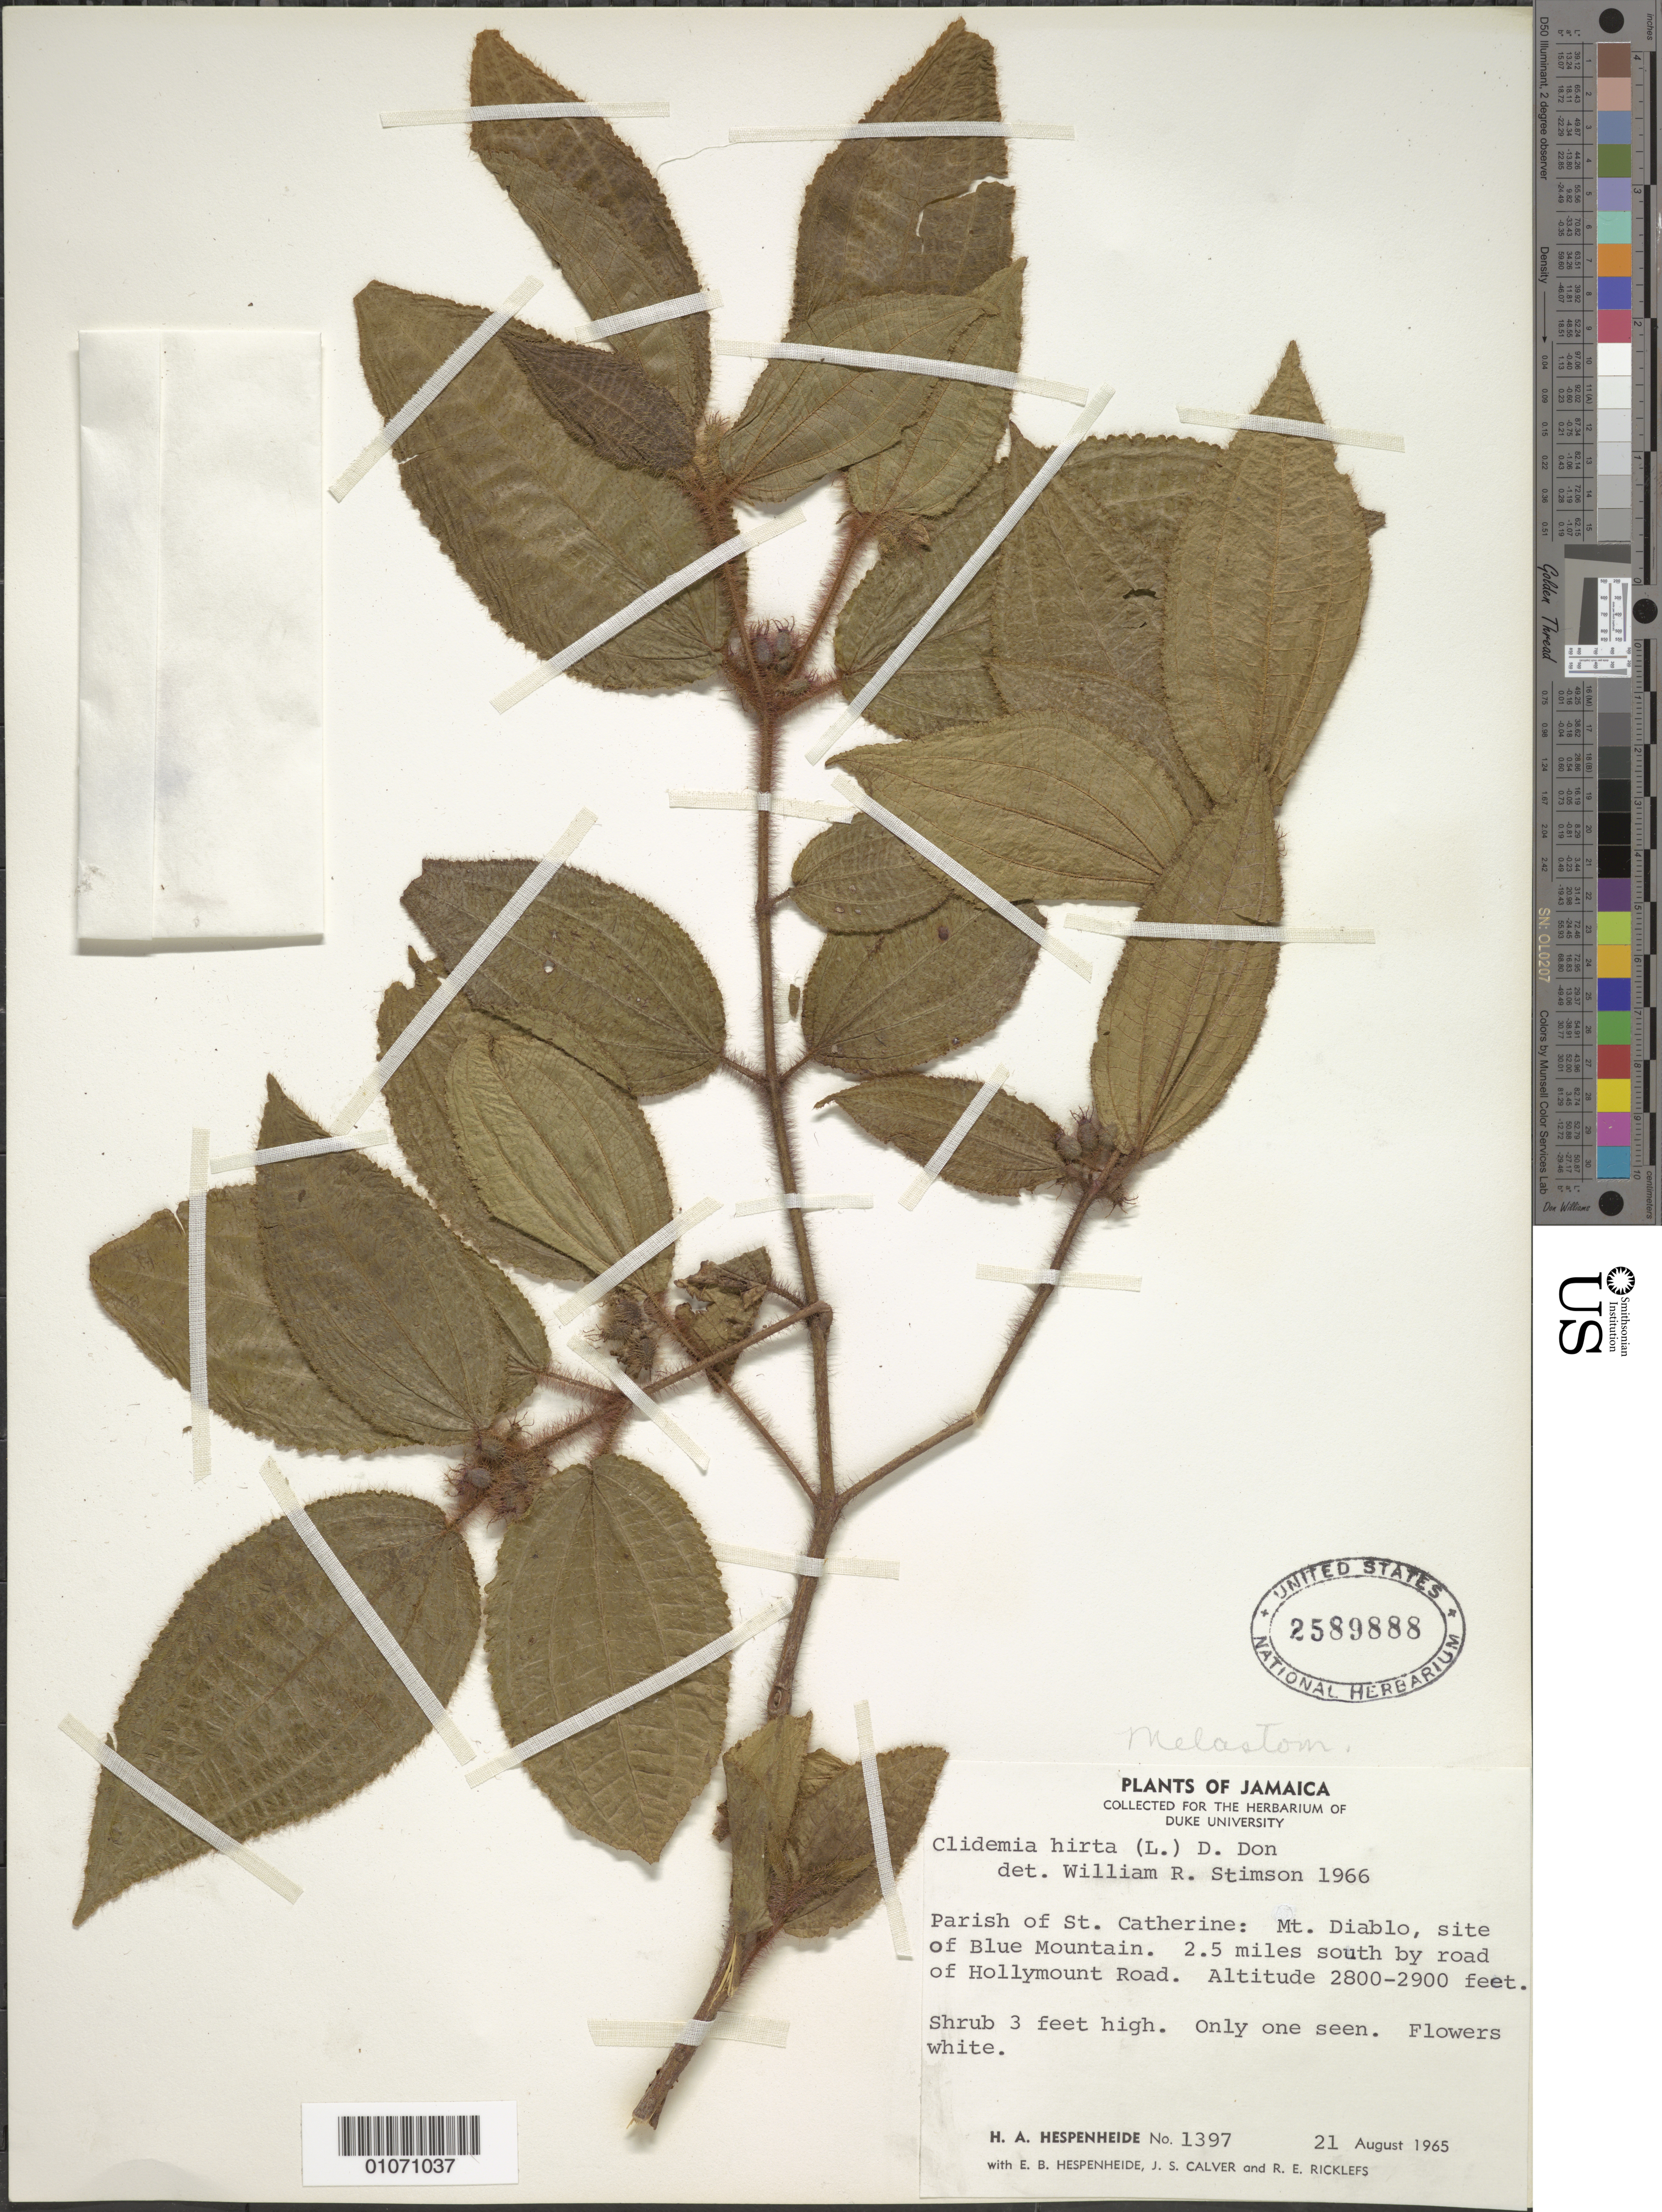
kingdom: Plantae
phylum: Tracheophyta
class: Magnoliopsida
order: Myrtales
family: Melastomataceae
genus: Clidemia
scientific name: Clidemia hirta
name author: (L.) D. Don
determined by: Stimson, W. R.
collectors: H. A. Hespenheide, J. Calver & R. Ricklefs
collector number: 1397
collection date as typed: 21 Aug 1965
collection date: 1965-08-21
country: Jamaica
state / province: Saint Catherine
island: Jamaica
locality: Mt. Diablo, site of Blue Mountain, 2.5 miles S by road of Hollymount Road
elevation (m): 853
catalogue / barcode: US 2589888